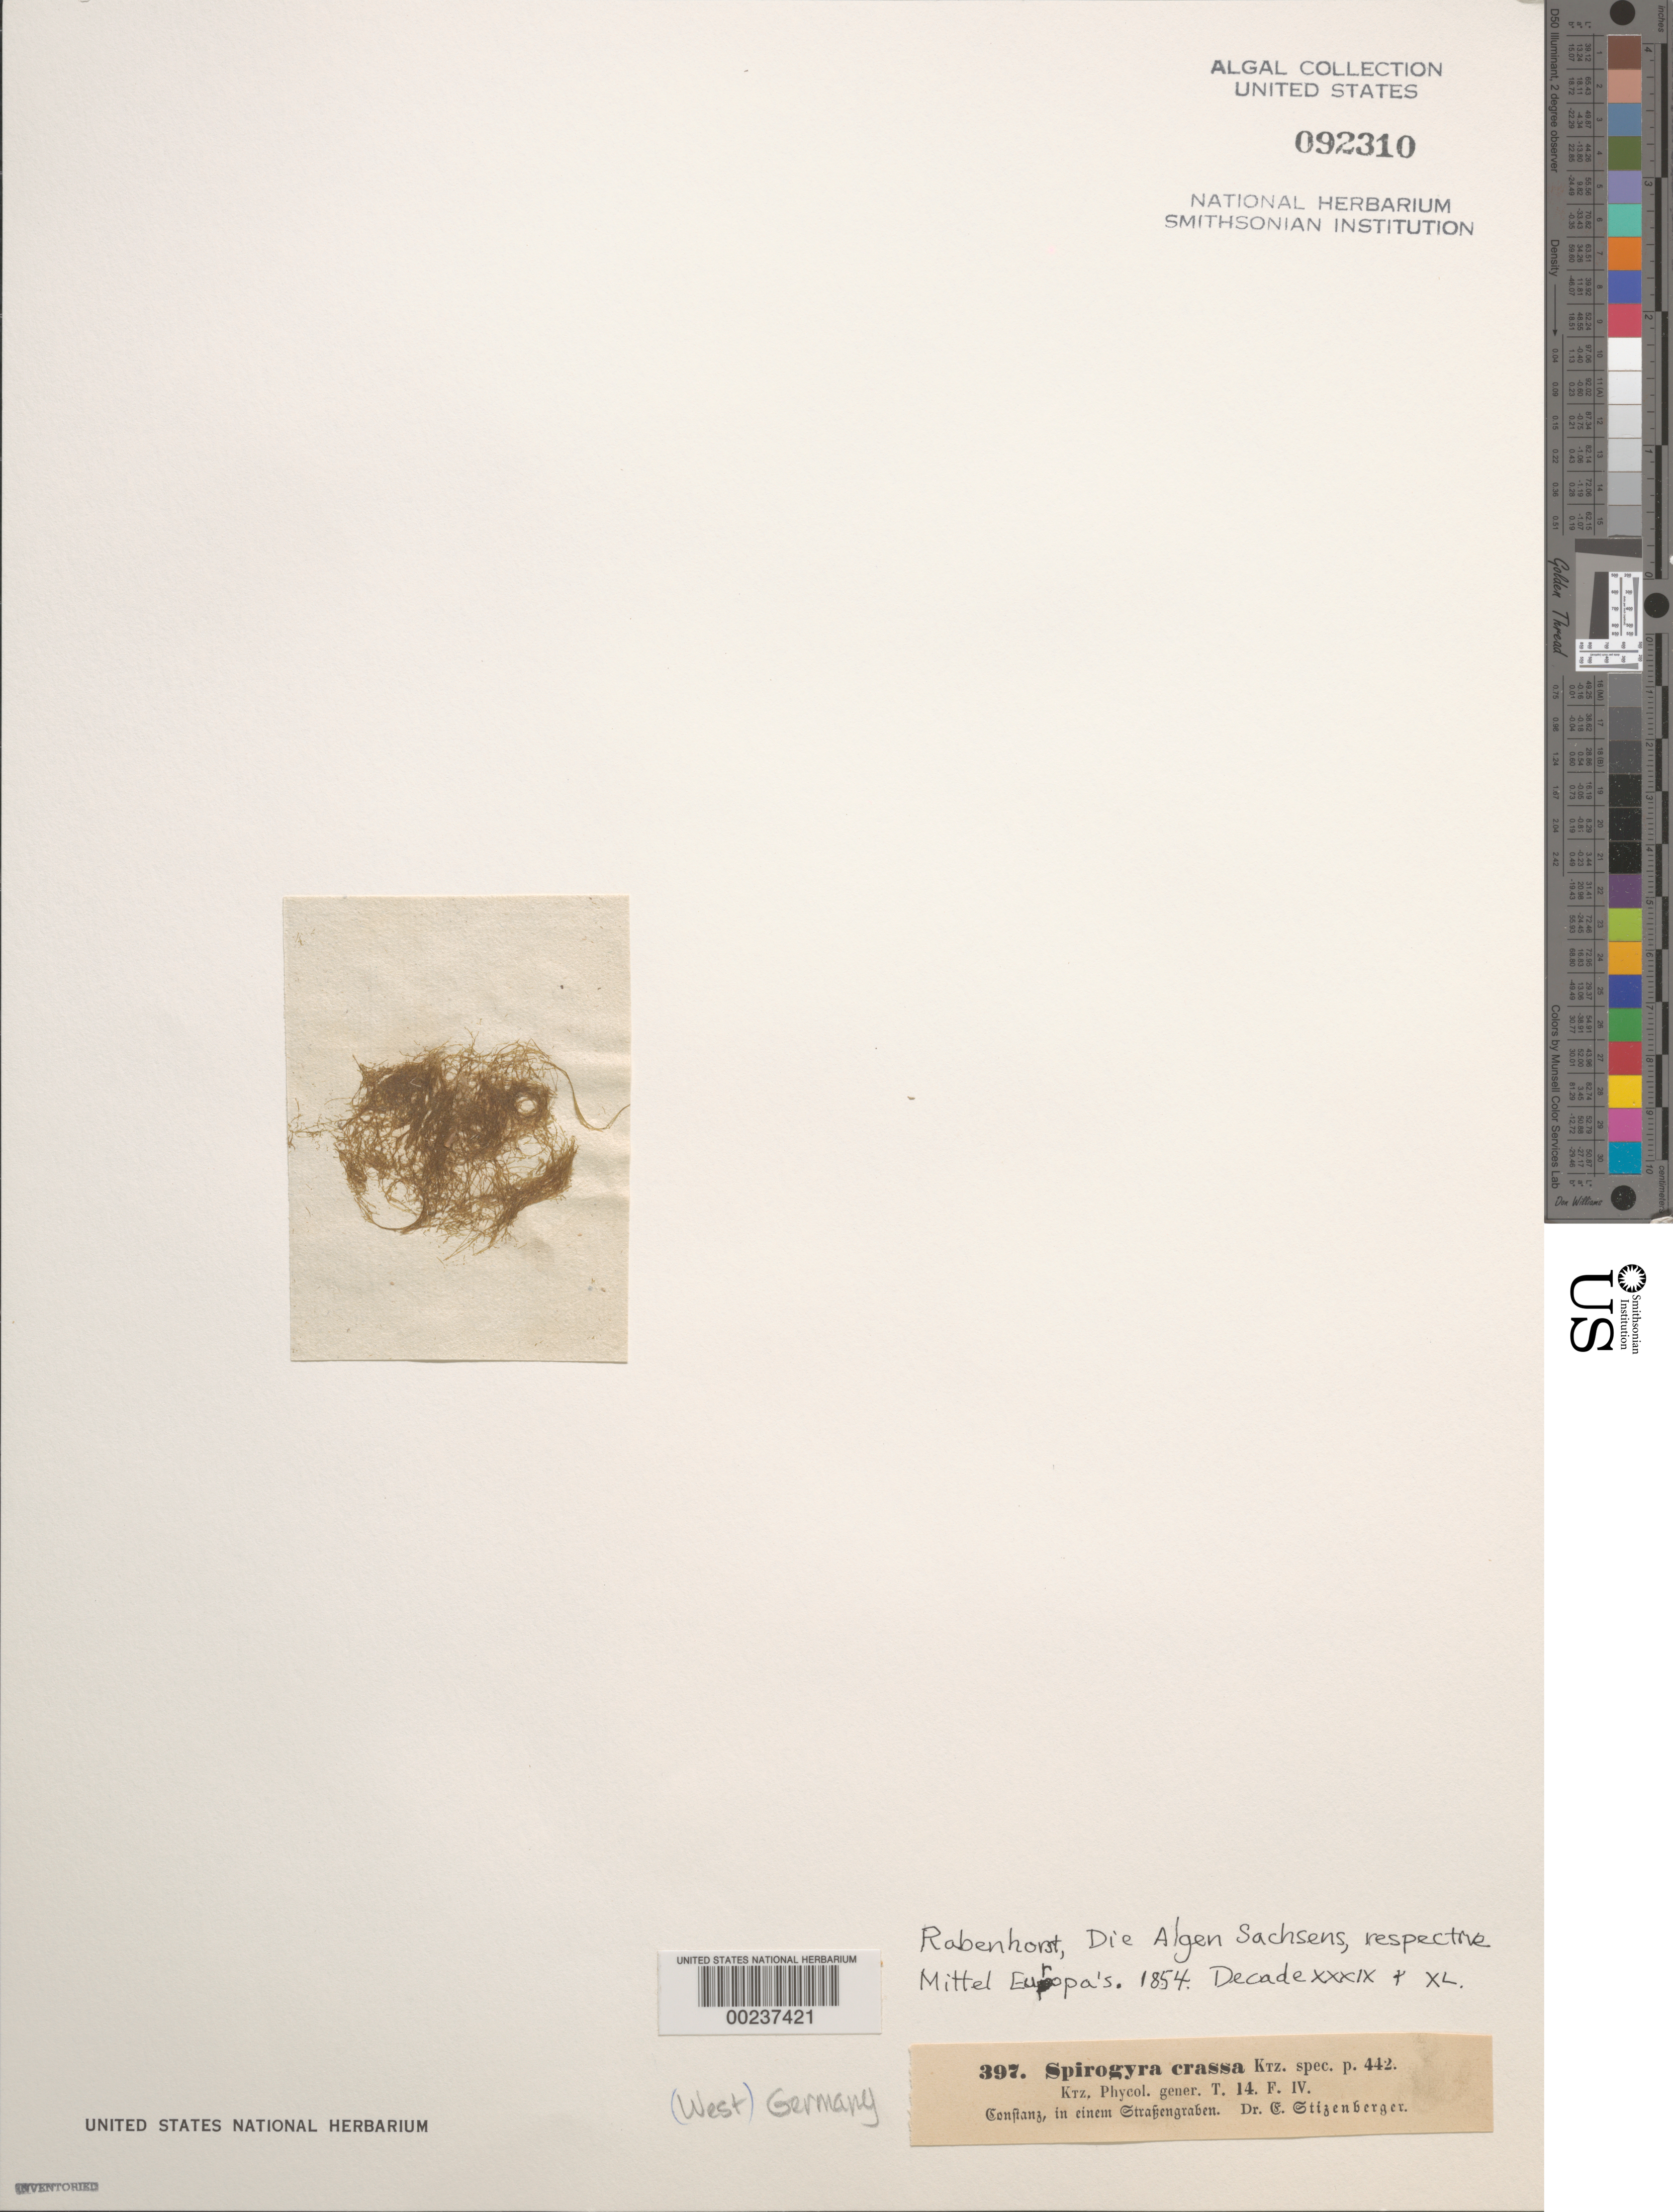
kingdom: Plantae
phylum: Charophyta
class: Zygnematophyceae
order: Zygnematales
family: Zygnemataceae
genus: Spirogyra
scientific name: Spirogyra crassa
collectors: E. Stizenberger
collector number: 397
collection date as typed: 1858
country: Germany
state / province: Baden-wurttemberg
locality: Konstanz (constanz)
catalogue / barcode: US 92310